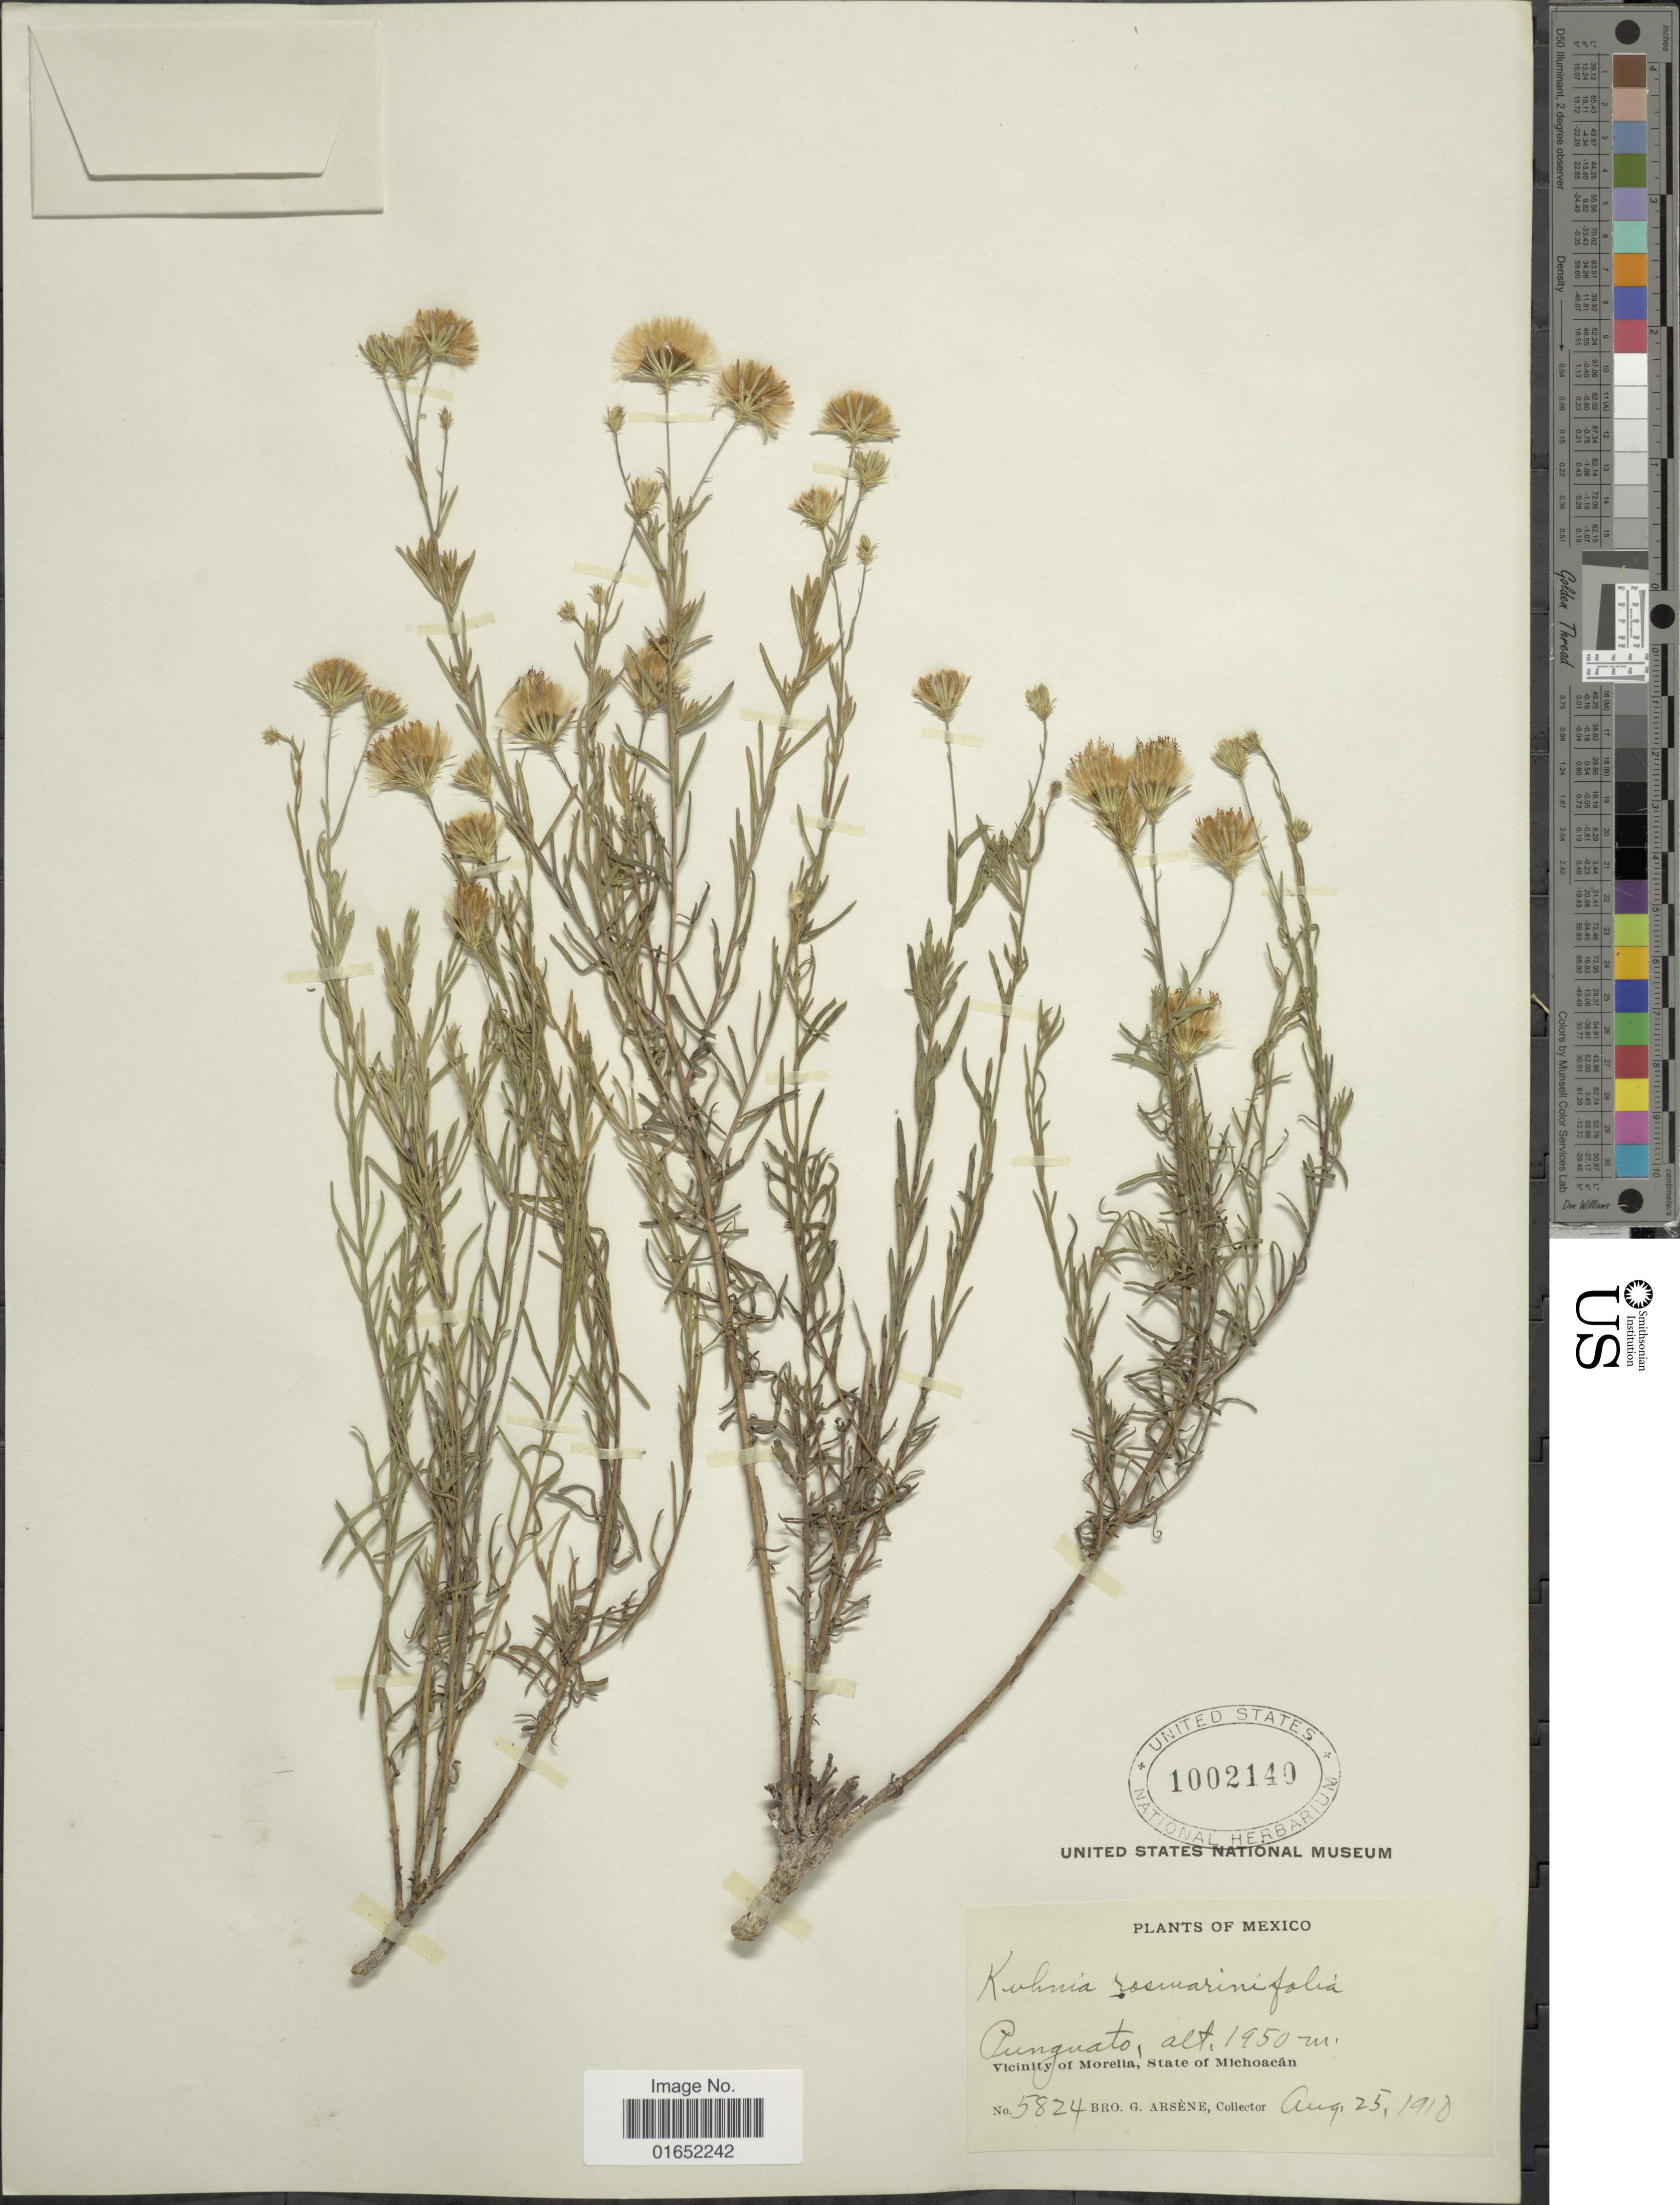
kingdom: Plantae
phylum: Tracheophyta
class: Magnoliopsida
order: Asterales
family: Asteraceae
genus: Brickellia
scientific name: Brickellia rosmarinifolia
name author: (Vent.) W.A. Weber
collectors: Bro. G. Arsène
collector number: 5824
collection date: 1910-08-25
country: Mexico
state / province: Michoacán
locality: Punguato, Vicinity of Morelia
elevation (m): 1950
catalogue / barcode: US 1002140